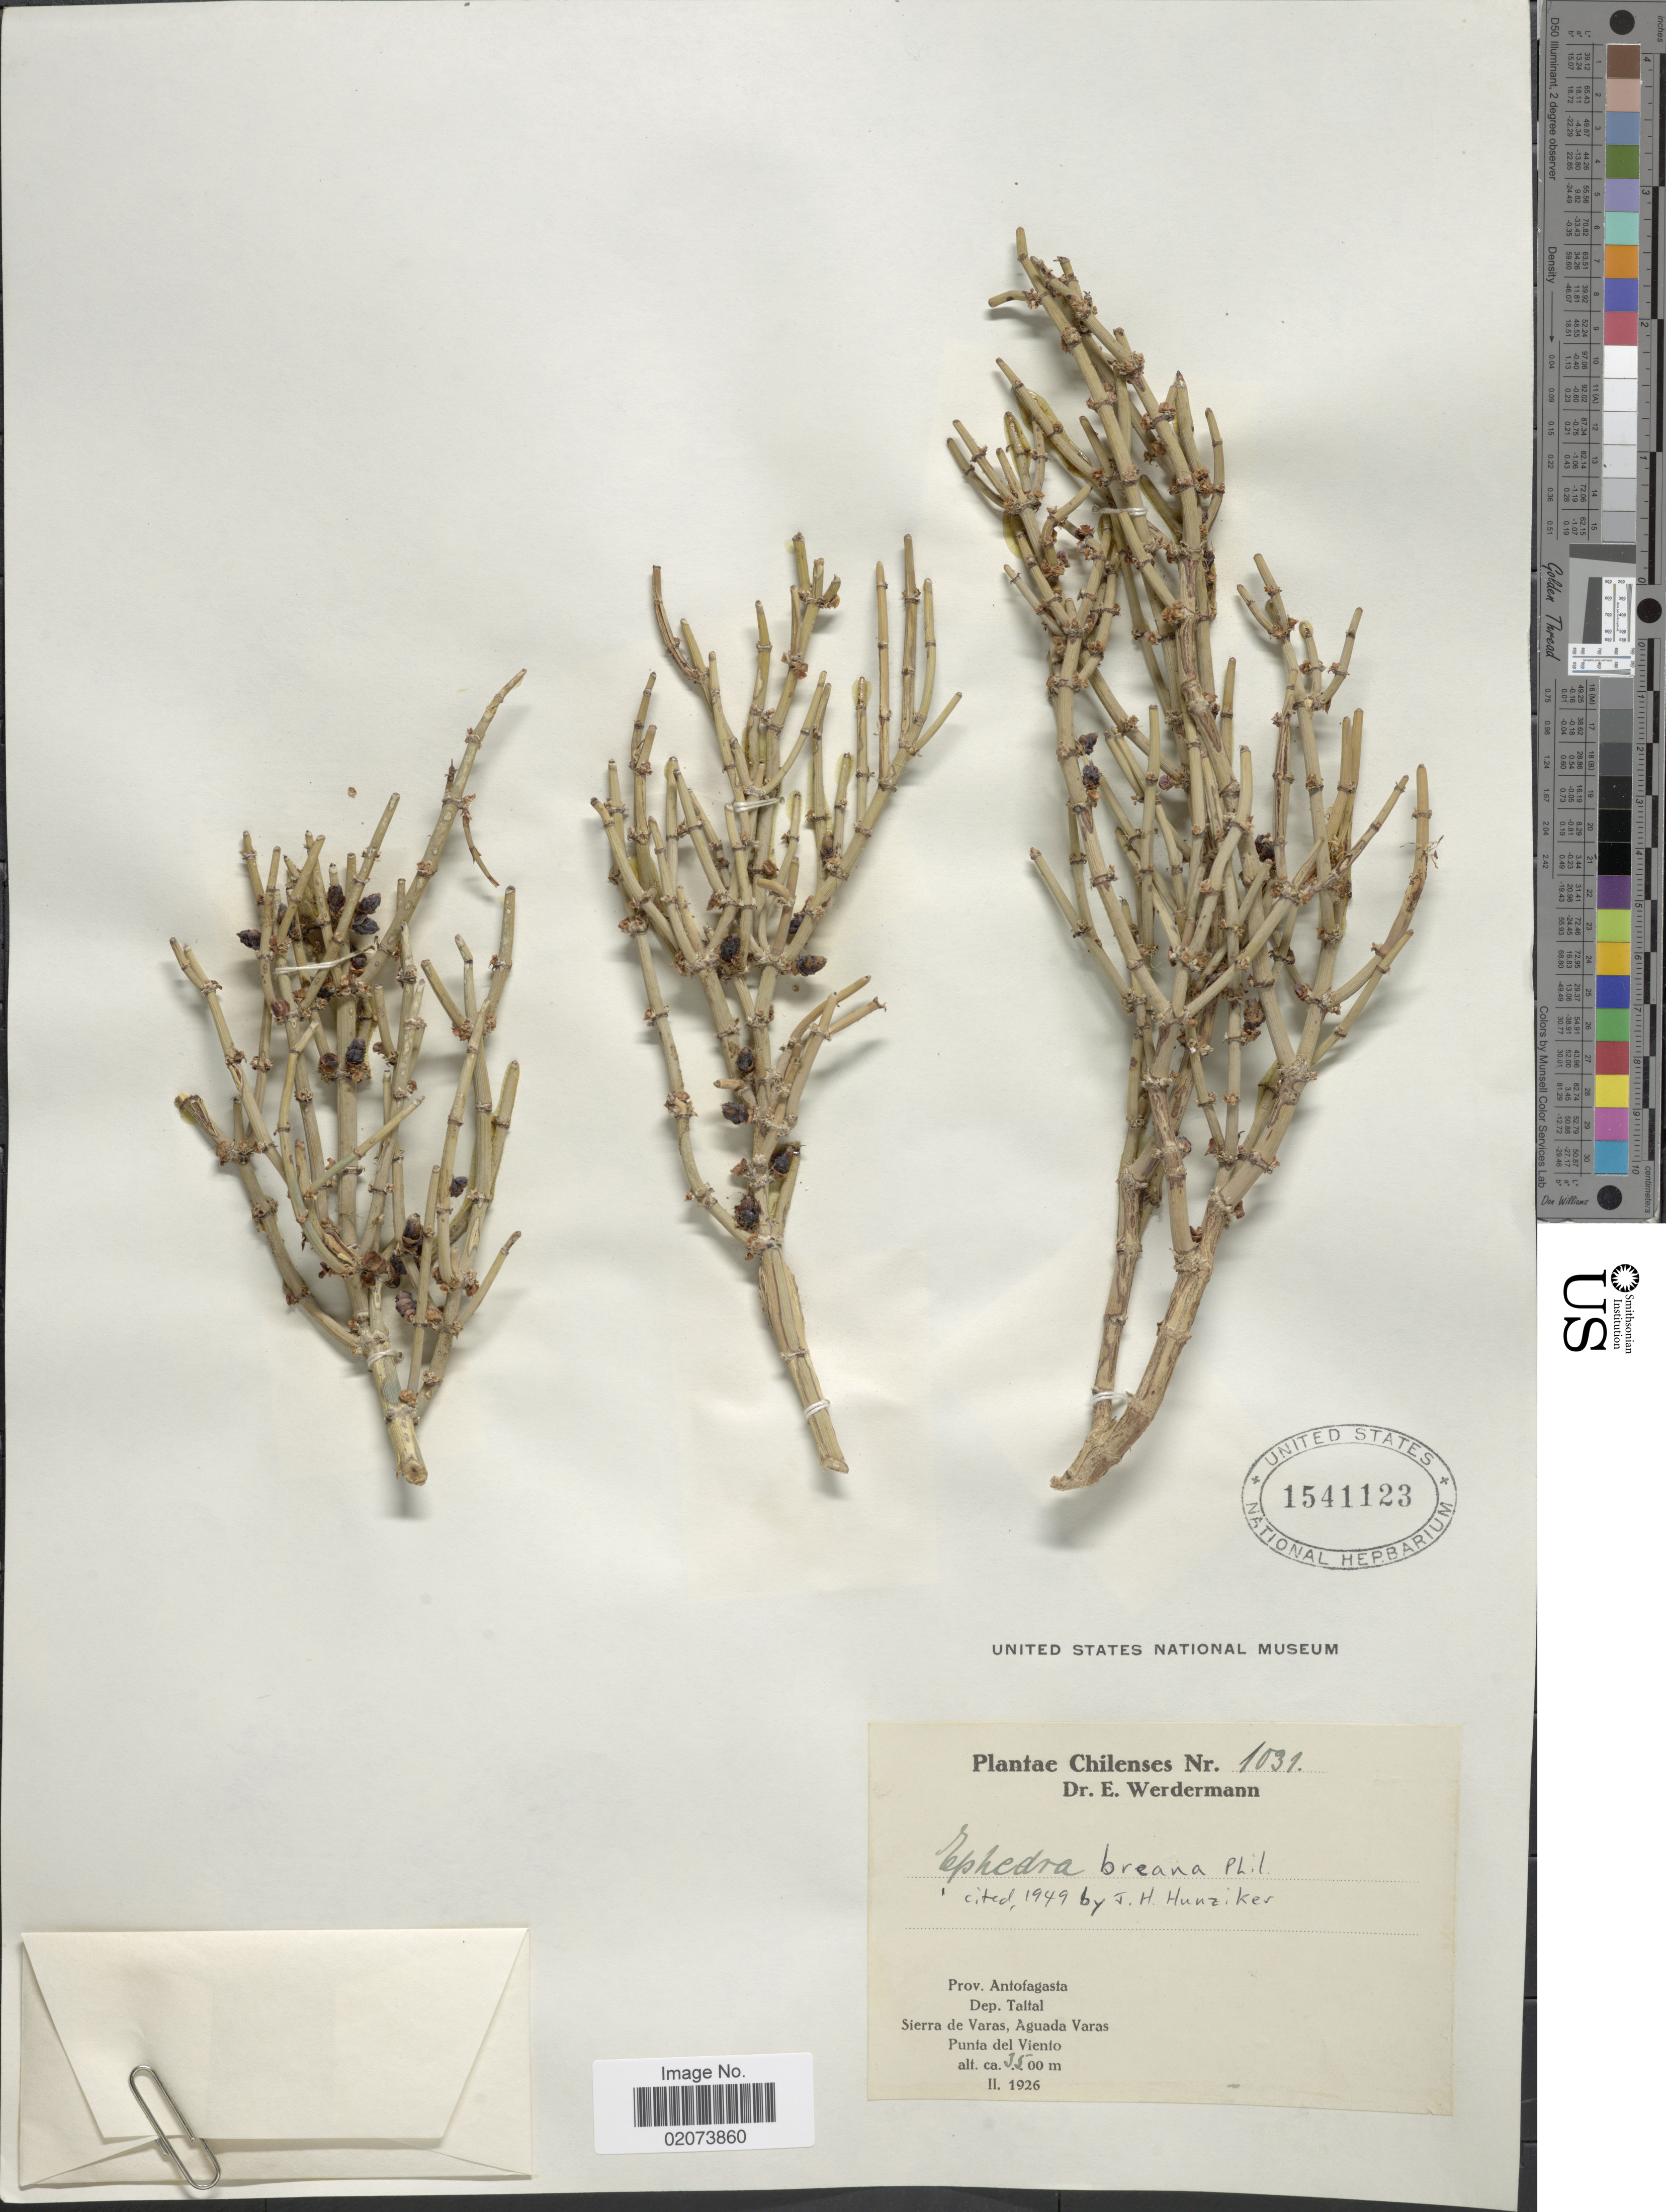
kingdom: Plantae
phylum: Tracheophyta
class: Gnetopsida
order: Ephedrales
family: Ephedraceae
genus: Ephedra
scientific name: Ephedra breana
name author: Phil.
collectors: E. Werdermann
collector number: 1031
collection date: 1926-02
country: Chile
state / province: Antofagasta (II)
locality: Prov. Antofagasta, Dep. Taltal, Sierra de Varas, Aguada Varas, Punta del Viento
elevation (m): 3500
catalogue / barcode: US 1541123